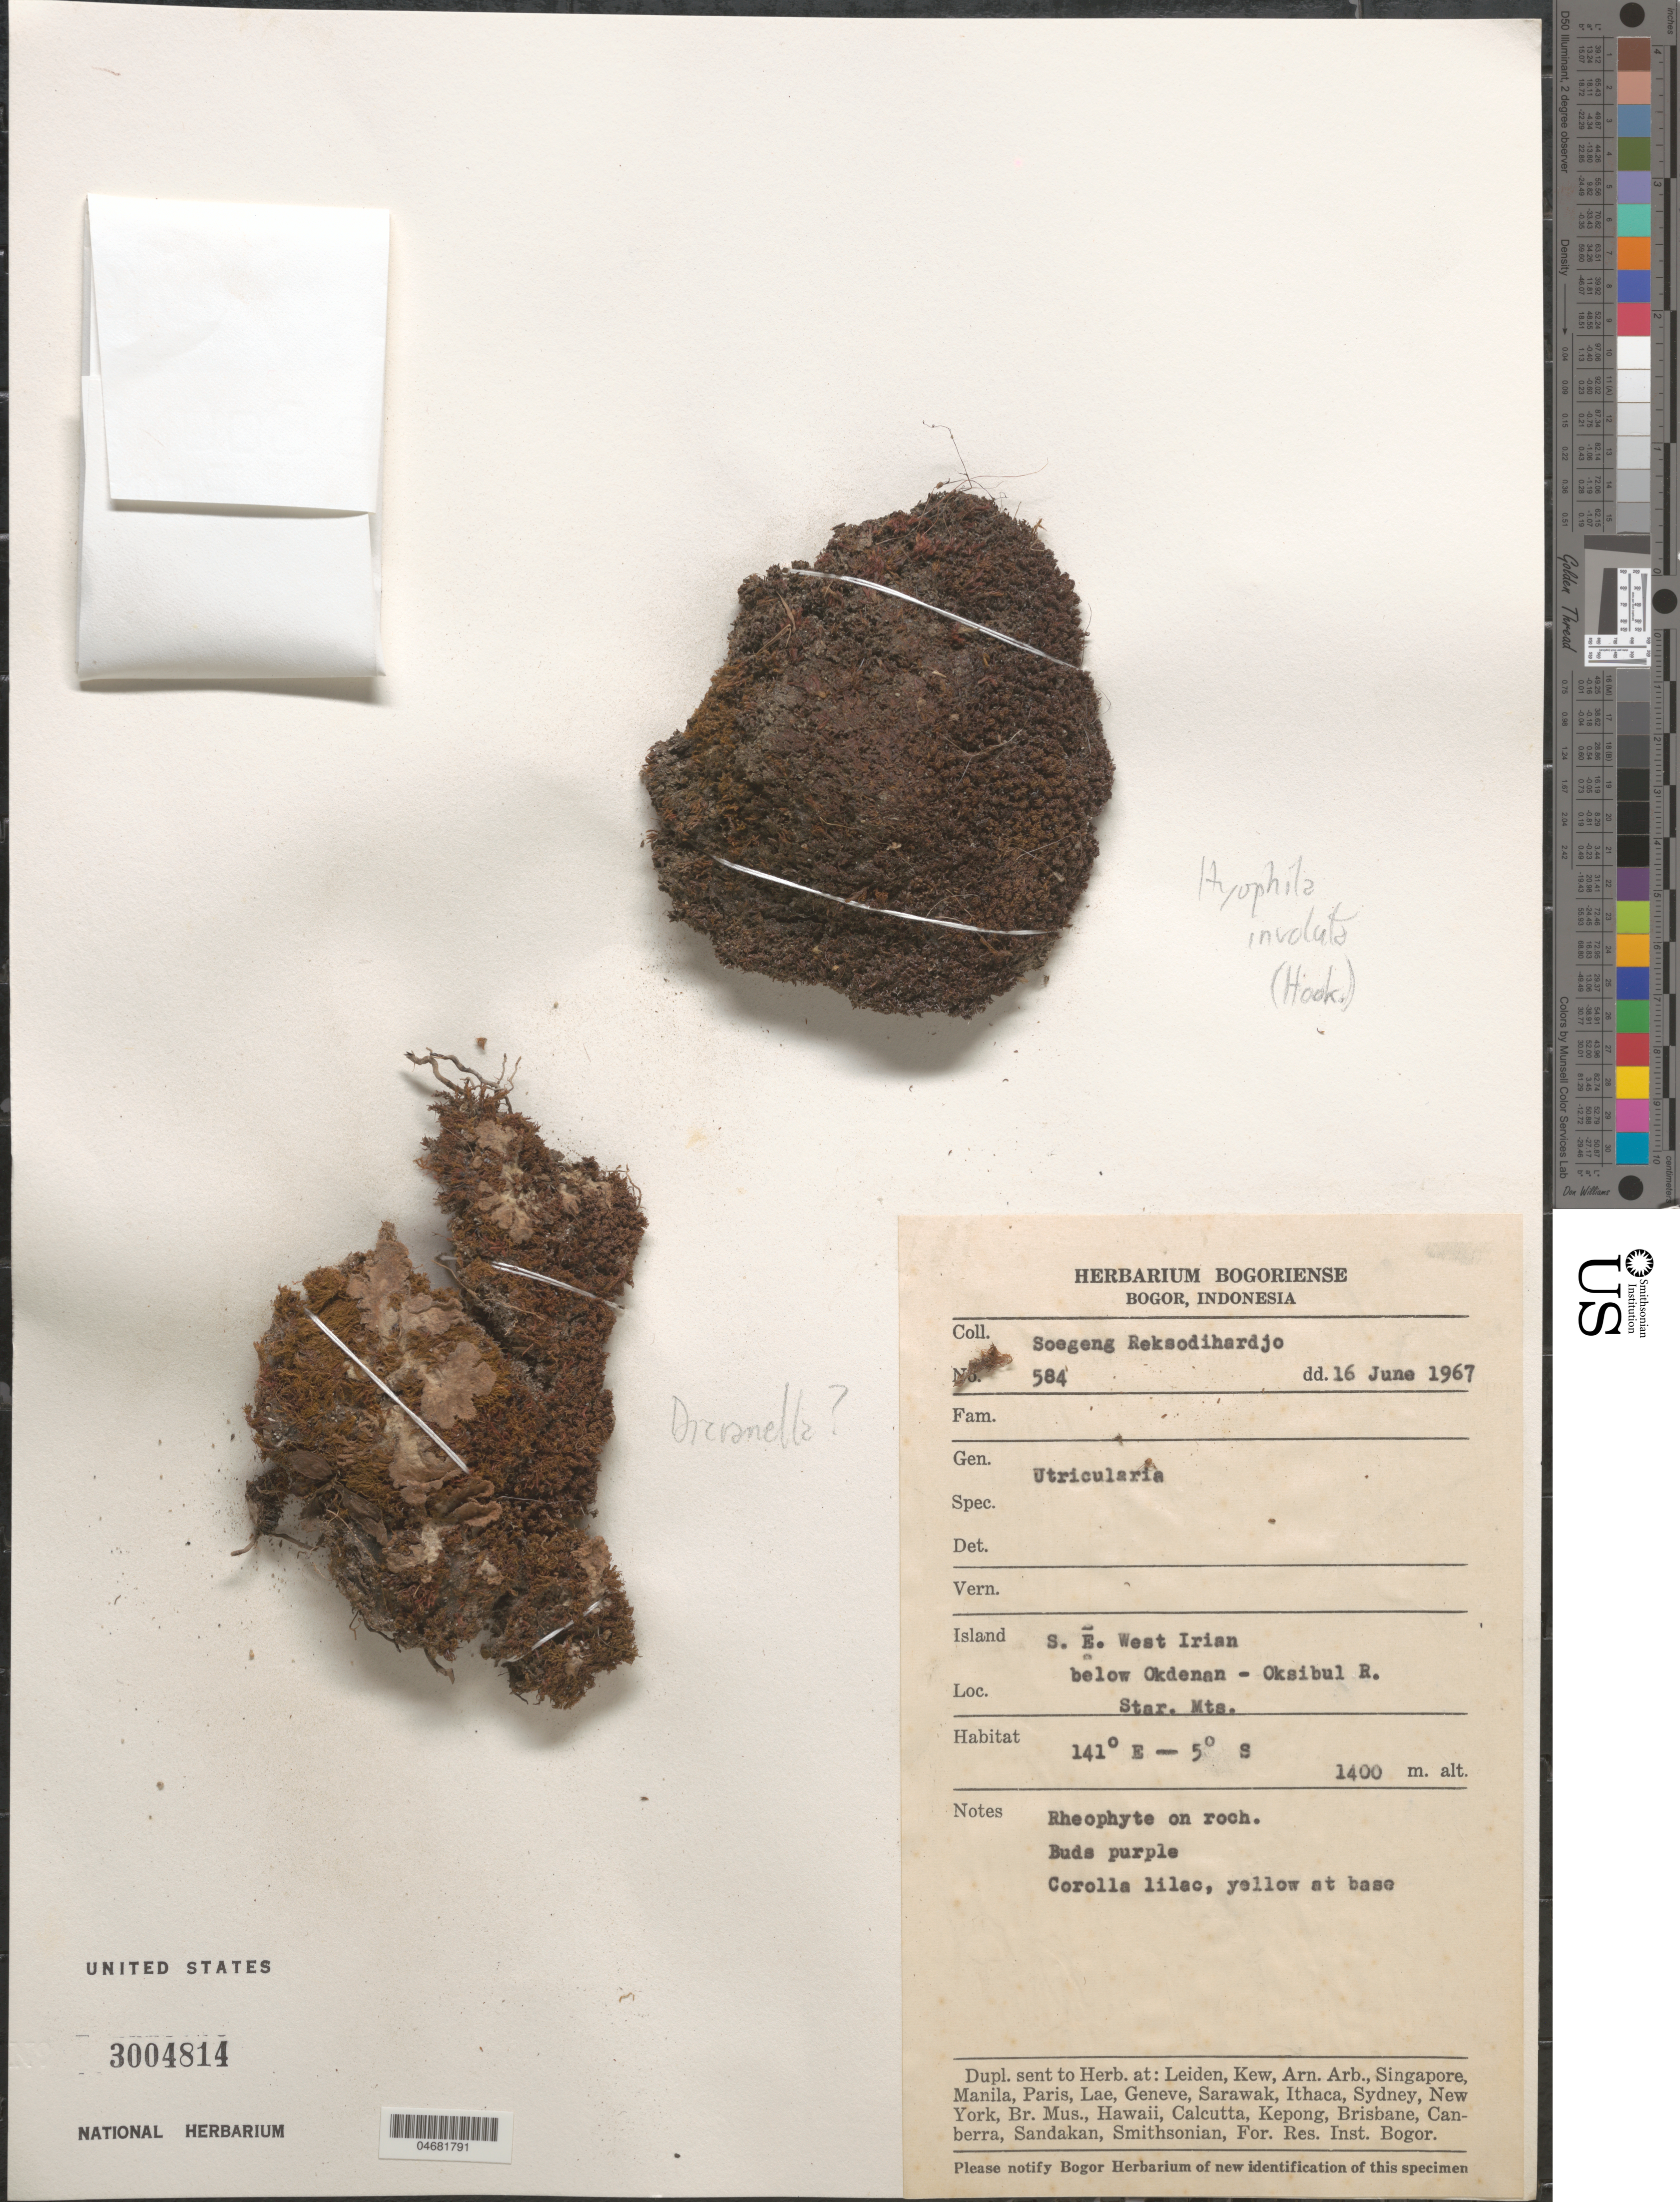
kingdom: Plantae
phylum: Tracheophyta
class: Magnoliopsida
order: Lamiales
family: Lentibulariaceae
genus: Utricularia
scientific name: Utricularia sp.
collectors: S. Reksodihardjo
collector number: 584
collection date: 1967-06-16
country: Indonesia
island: New Guinea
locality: Island S. E. West Irian below Okdenan - Oksibul R. Star Mts.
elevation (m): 1400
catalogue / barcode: US 3004814